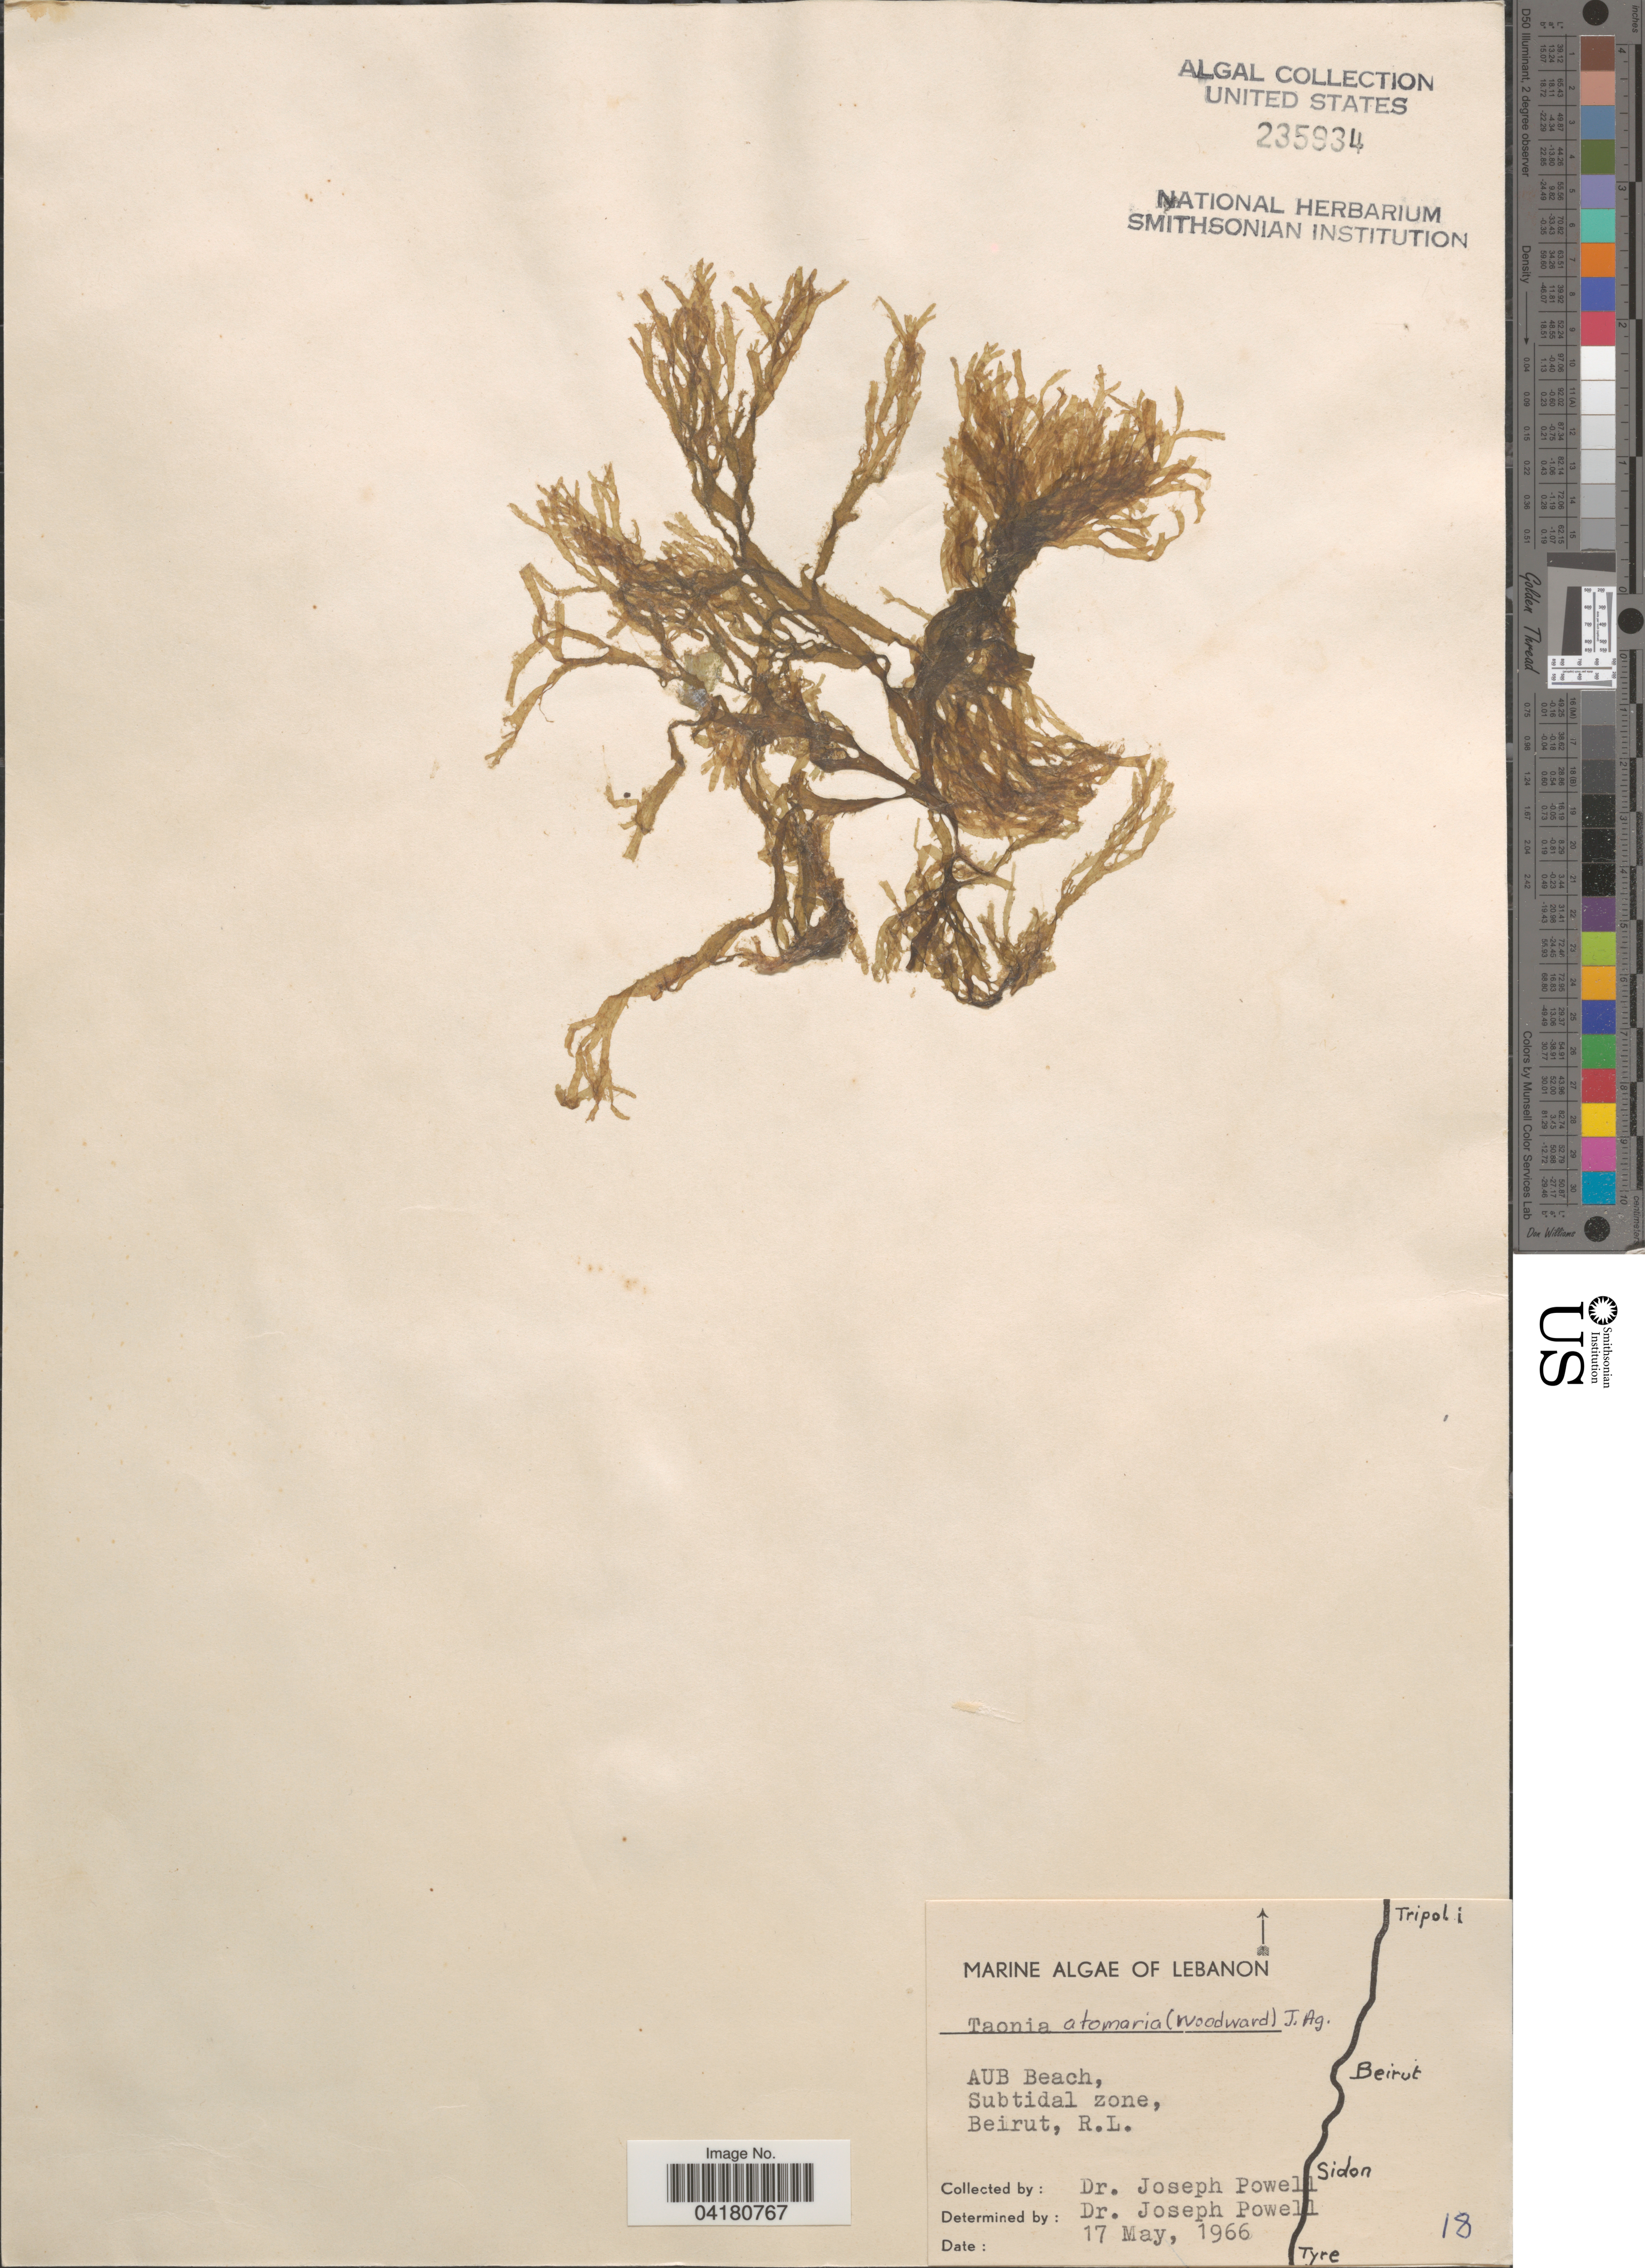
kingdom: Chromista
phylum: Ochrophyta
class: Phaeophyceae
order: Dictyotales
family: Dictyotaceae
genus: Taonia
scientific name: Taonia atomaria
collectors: J. Powell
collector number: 18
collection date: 1966-05-17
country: Lebanon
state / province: Beyrouth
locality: AUB Beach, Subtidal zone, Beirut, R.L.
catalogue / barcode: US 235934